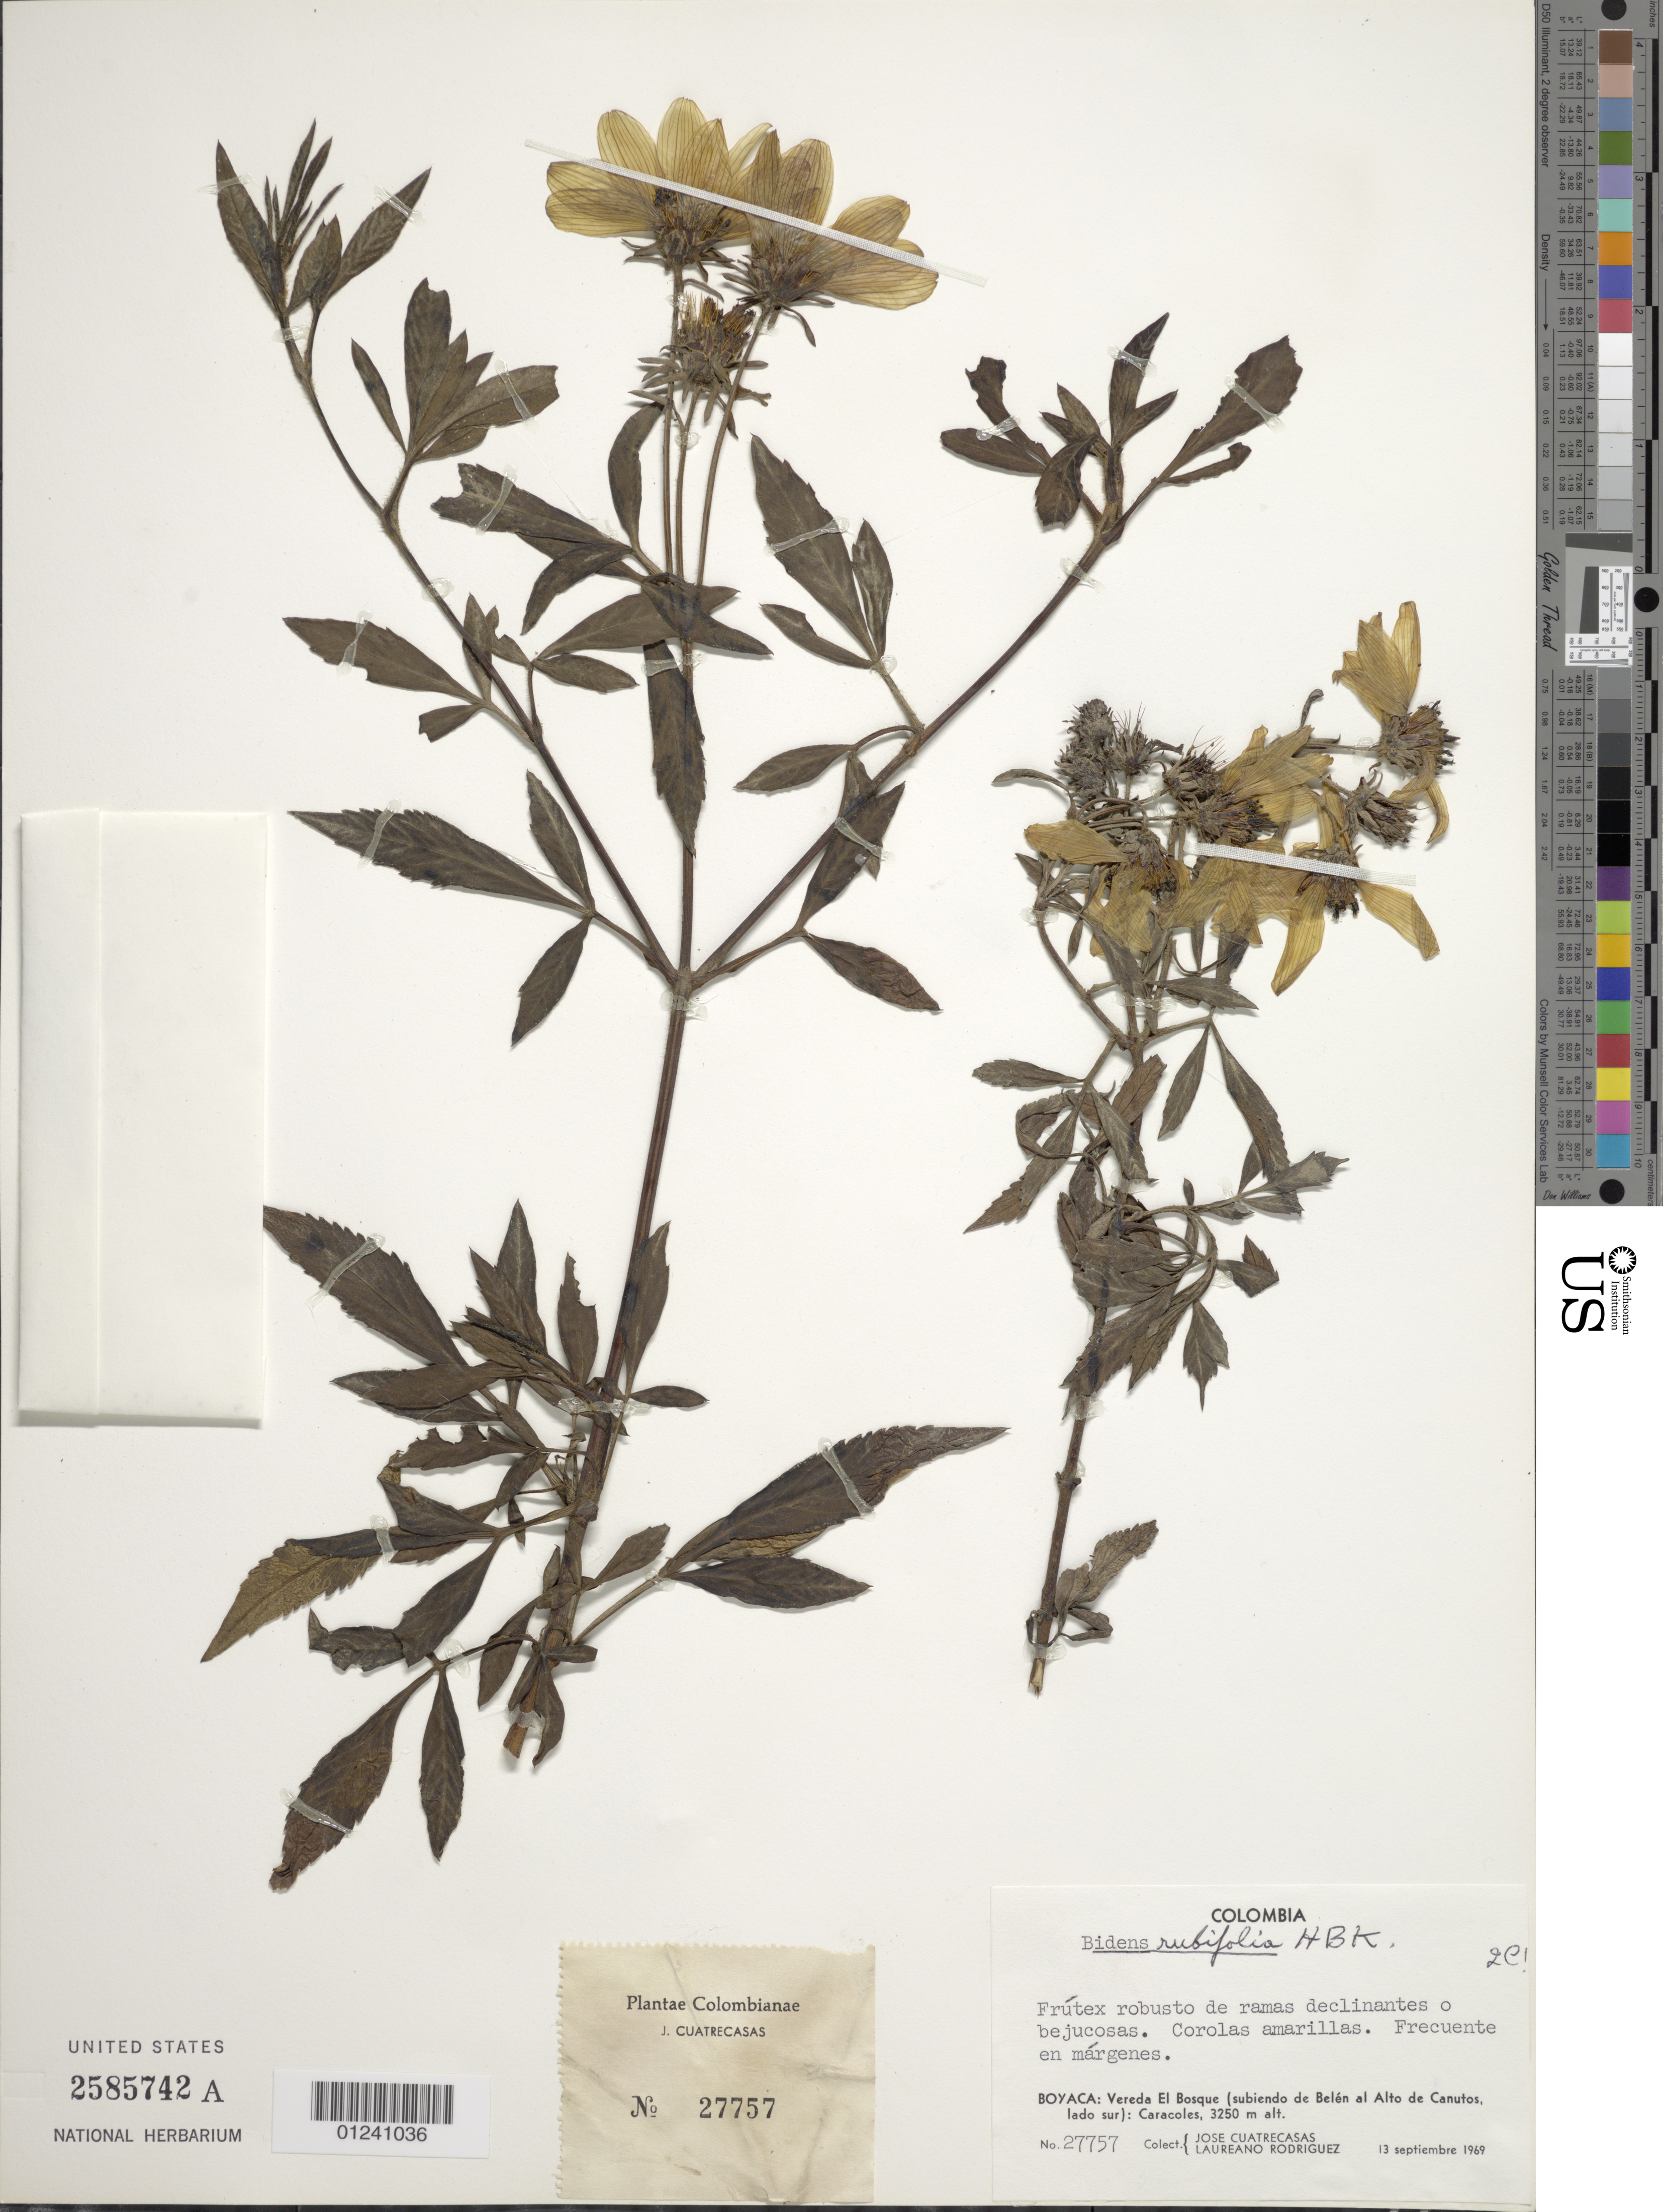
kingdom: Plantae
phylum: Tracheophyta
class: Magnoliopsida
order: Asterales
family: Asteraceae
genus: Bidens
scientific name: Bidens rubifolia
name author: Kunth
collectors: J. Cuatrecasas & L. Rodriguez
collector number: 27757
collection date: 1969-09-13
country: Colombia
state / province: Boyacá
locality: Vereda El Bosque (subiendo de Belén al Alto de Canutos, lado sur): Caracoles.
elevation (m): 3250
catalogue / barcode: US 2585742A